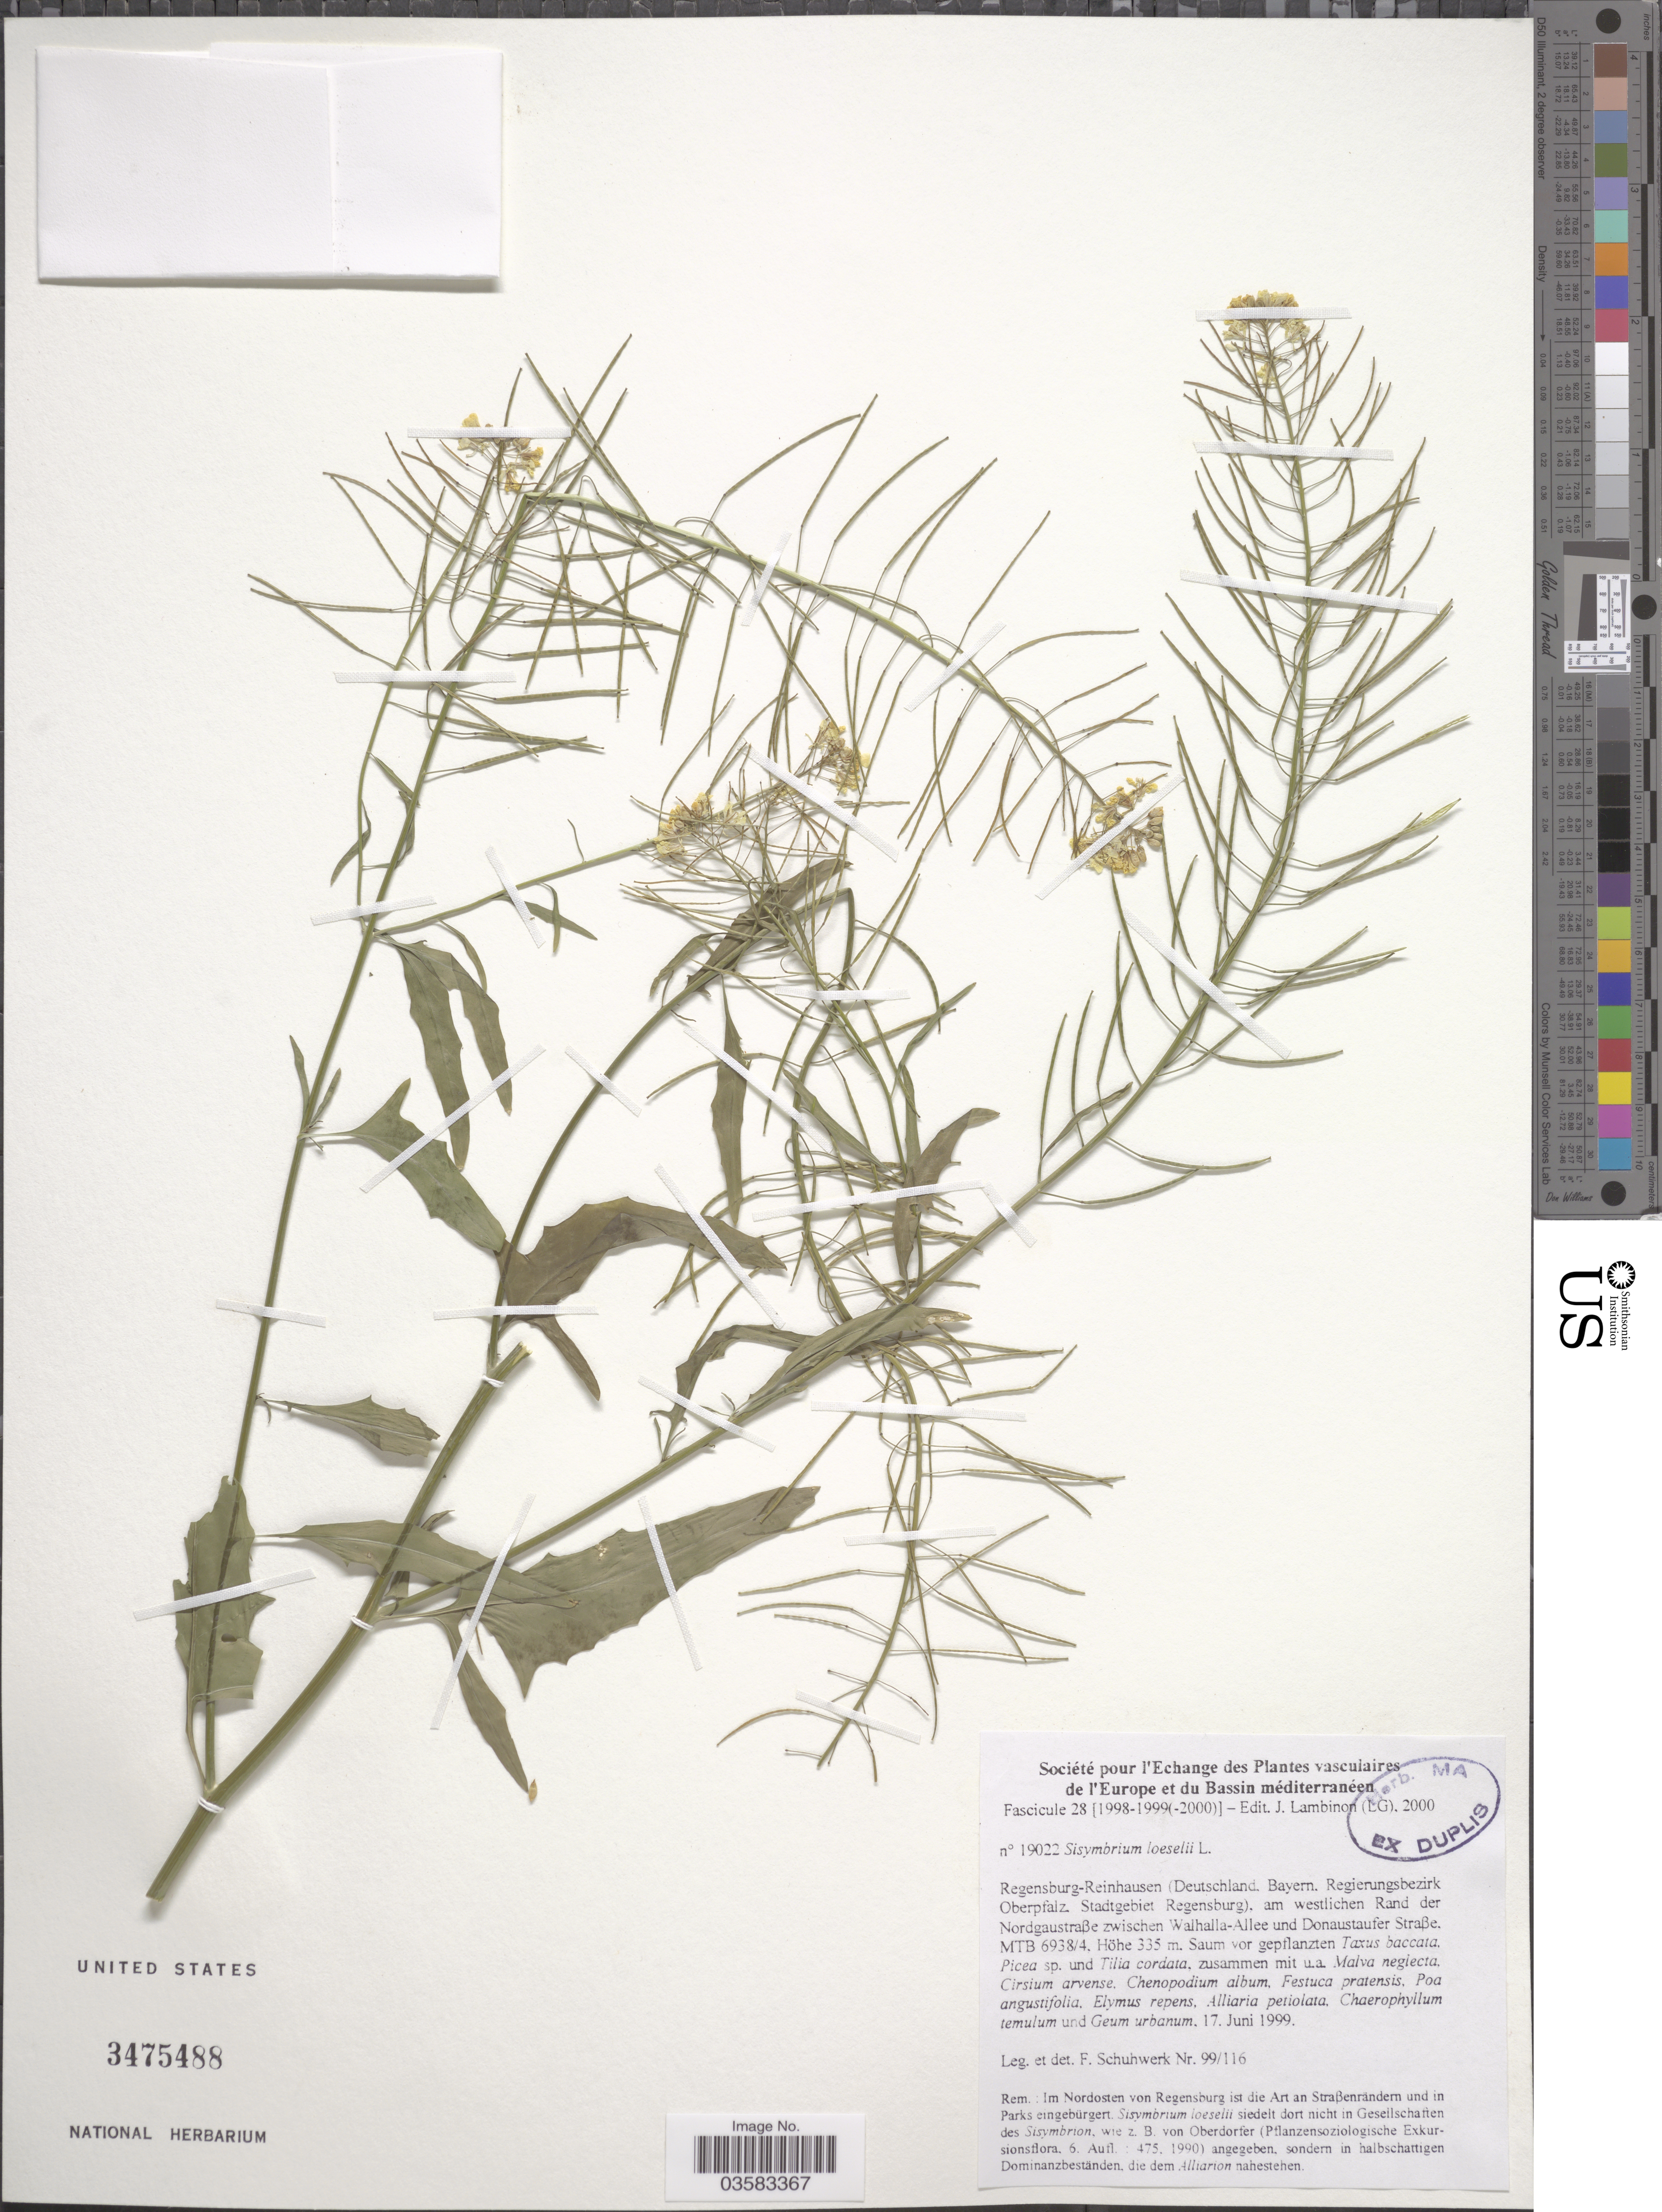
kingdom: Plantae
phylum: Tracheophyta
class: Magnoliopsida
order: Brassicales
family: Brassicaceae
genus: Sisymbrium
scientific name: Sisymbrium loeselii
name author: L.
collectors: Schuhwerk, F.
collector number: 99/116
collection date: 1999-06-17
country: Germany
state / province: Bayern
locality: Regensburg-Reinhausen (Deutschland. Bayern. Regierungsbezirk Oberpfalz. Stadtgebiet Regensburg), am westlichen Rand der Nordgaustraße zwischen Walhalla-Allee und Donaustaufer Straße.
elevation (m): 335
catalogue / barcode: US 3475488